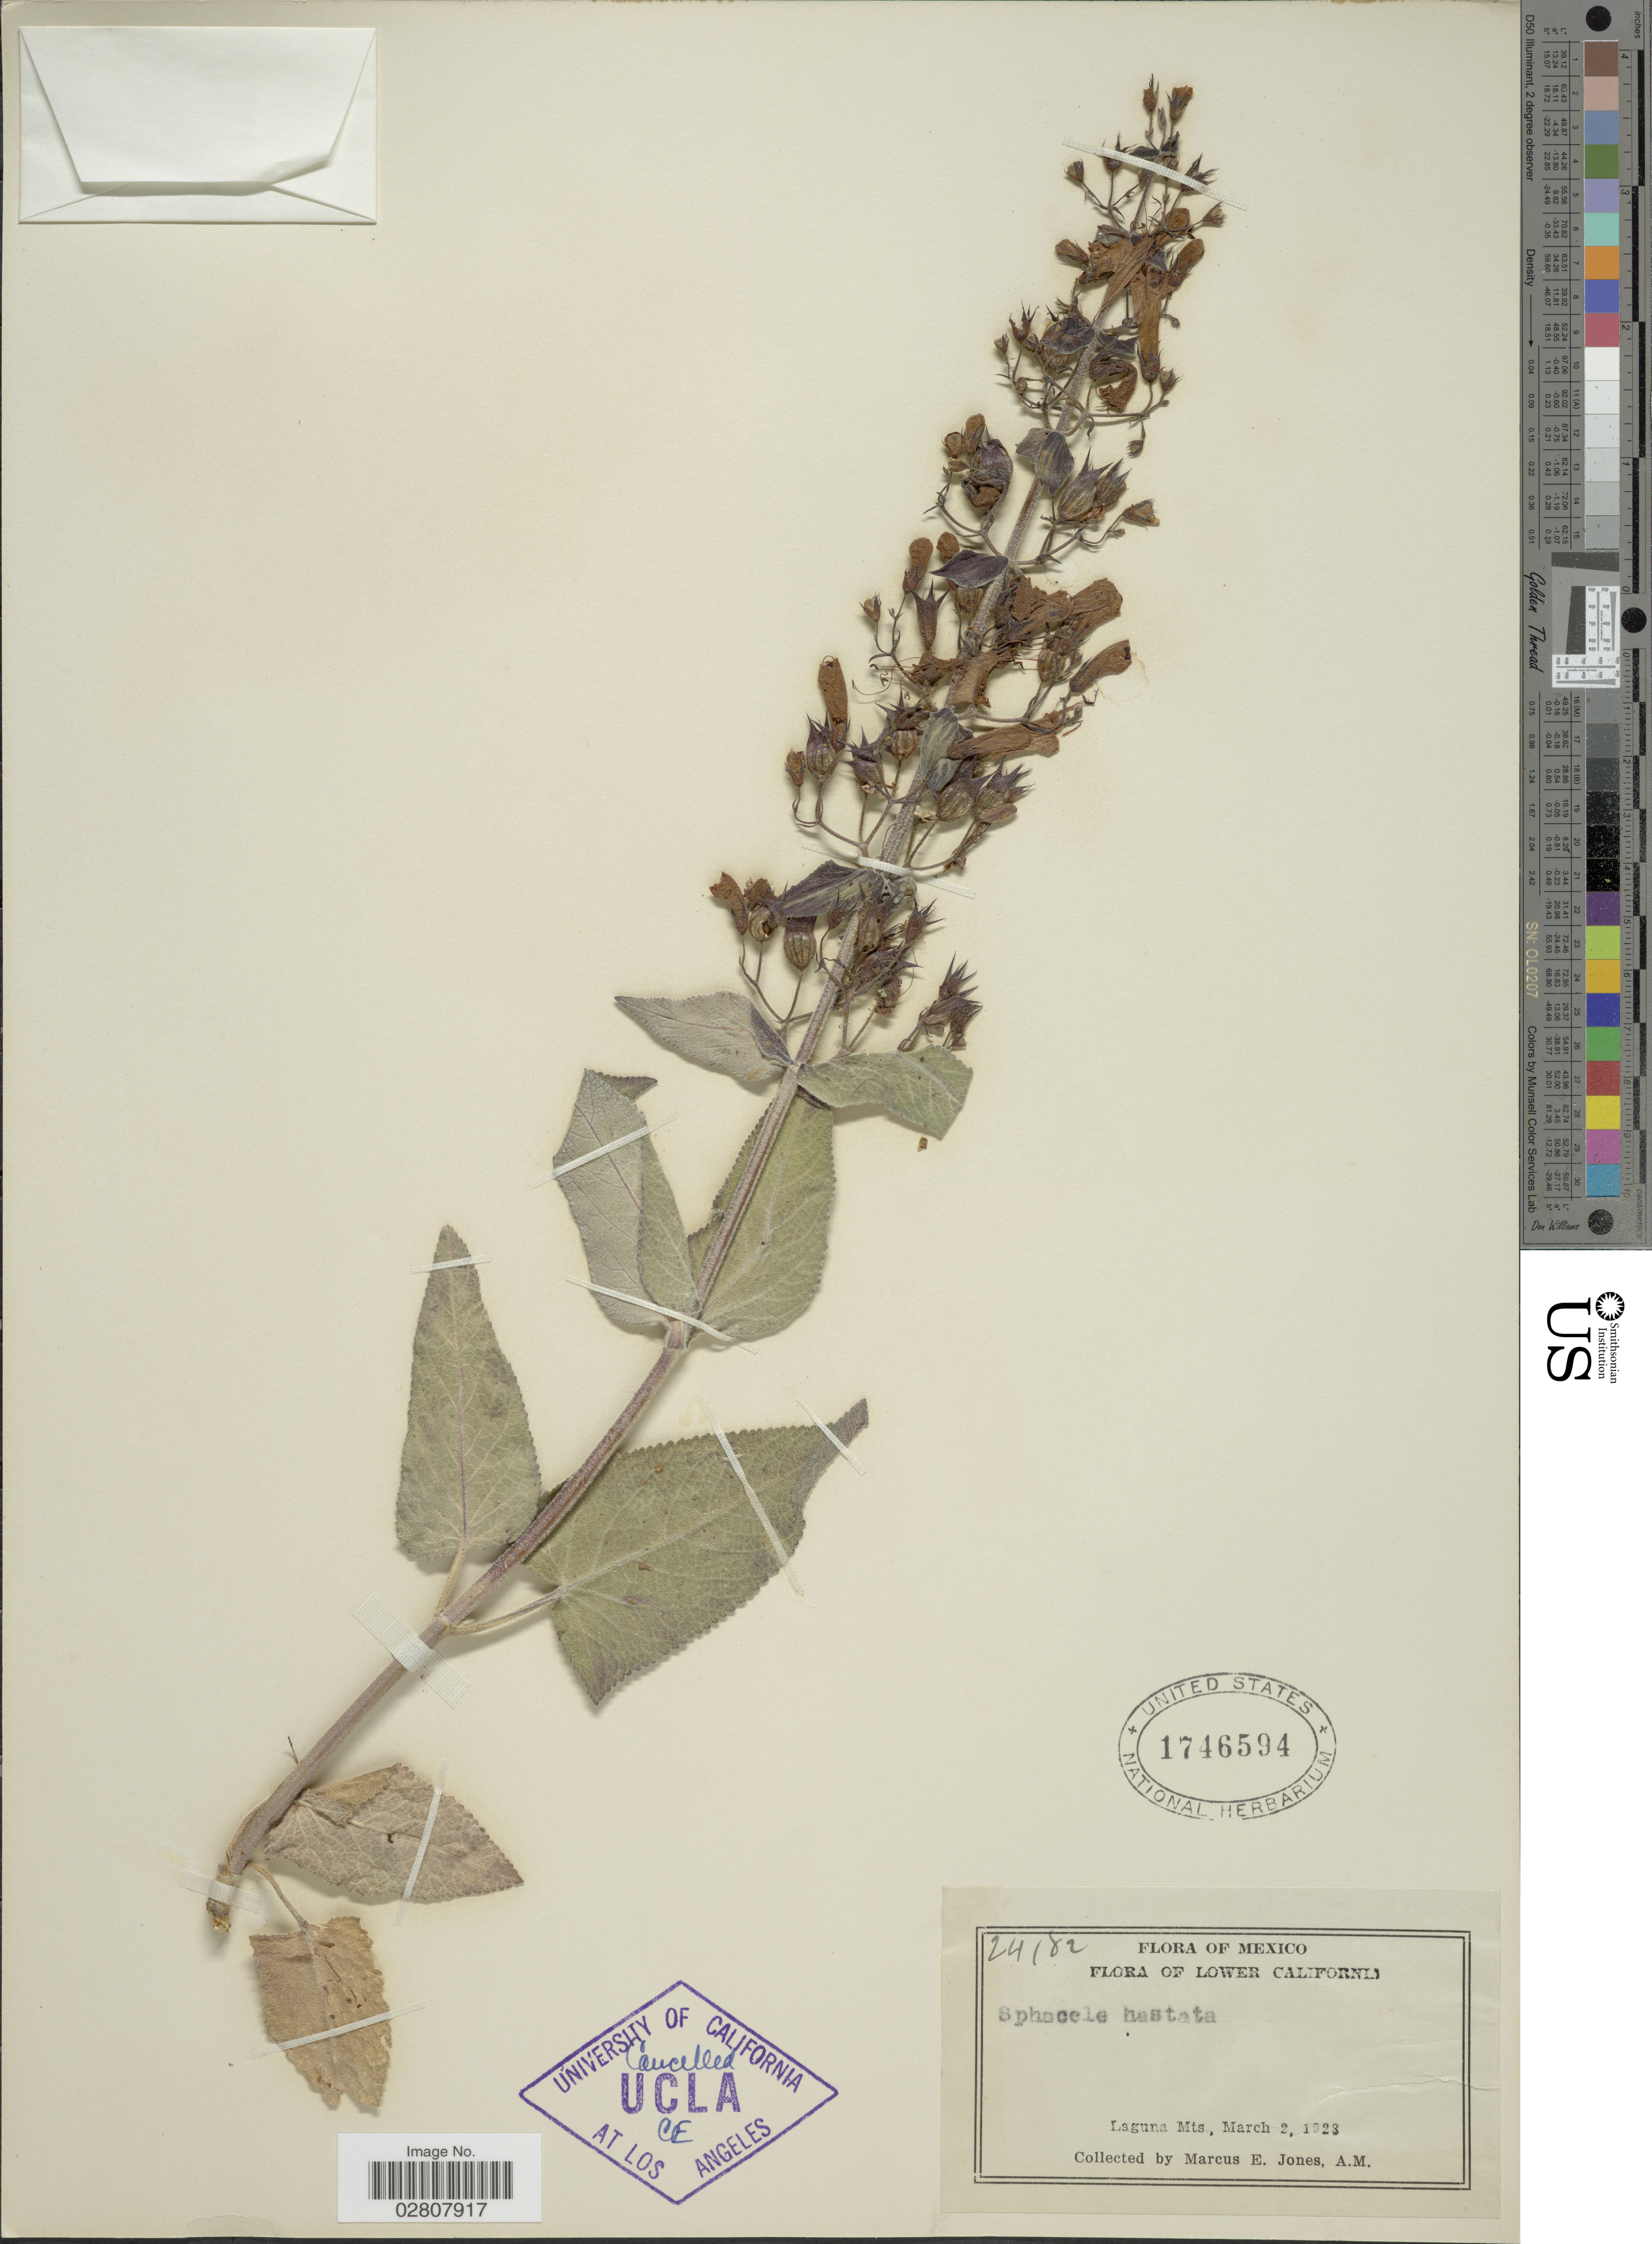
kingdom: Plantae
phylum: Tracheophyta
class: Magnoliopsida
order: Lamiales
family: Lamiaceae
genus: Lepechinia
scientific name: Lepechinia hastata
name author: (A. Gray) Epling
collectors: M. E. Jones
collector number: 24182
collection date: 1923-03-02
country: Mexico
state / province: Baja California Sur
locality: Lower California. Laguna Mts.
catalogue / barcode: US 1746594